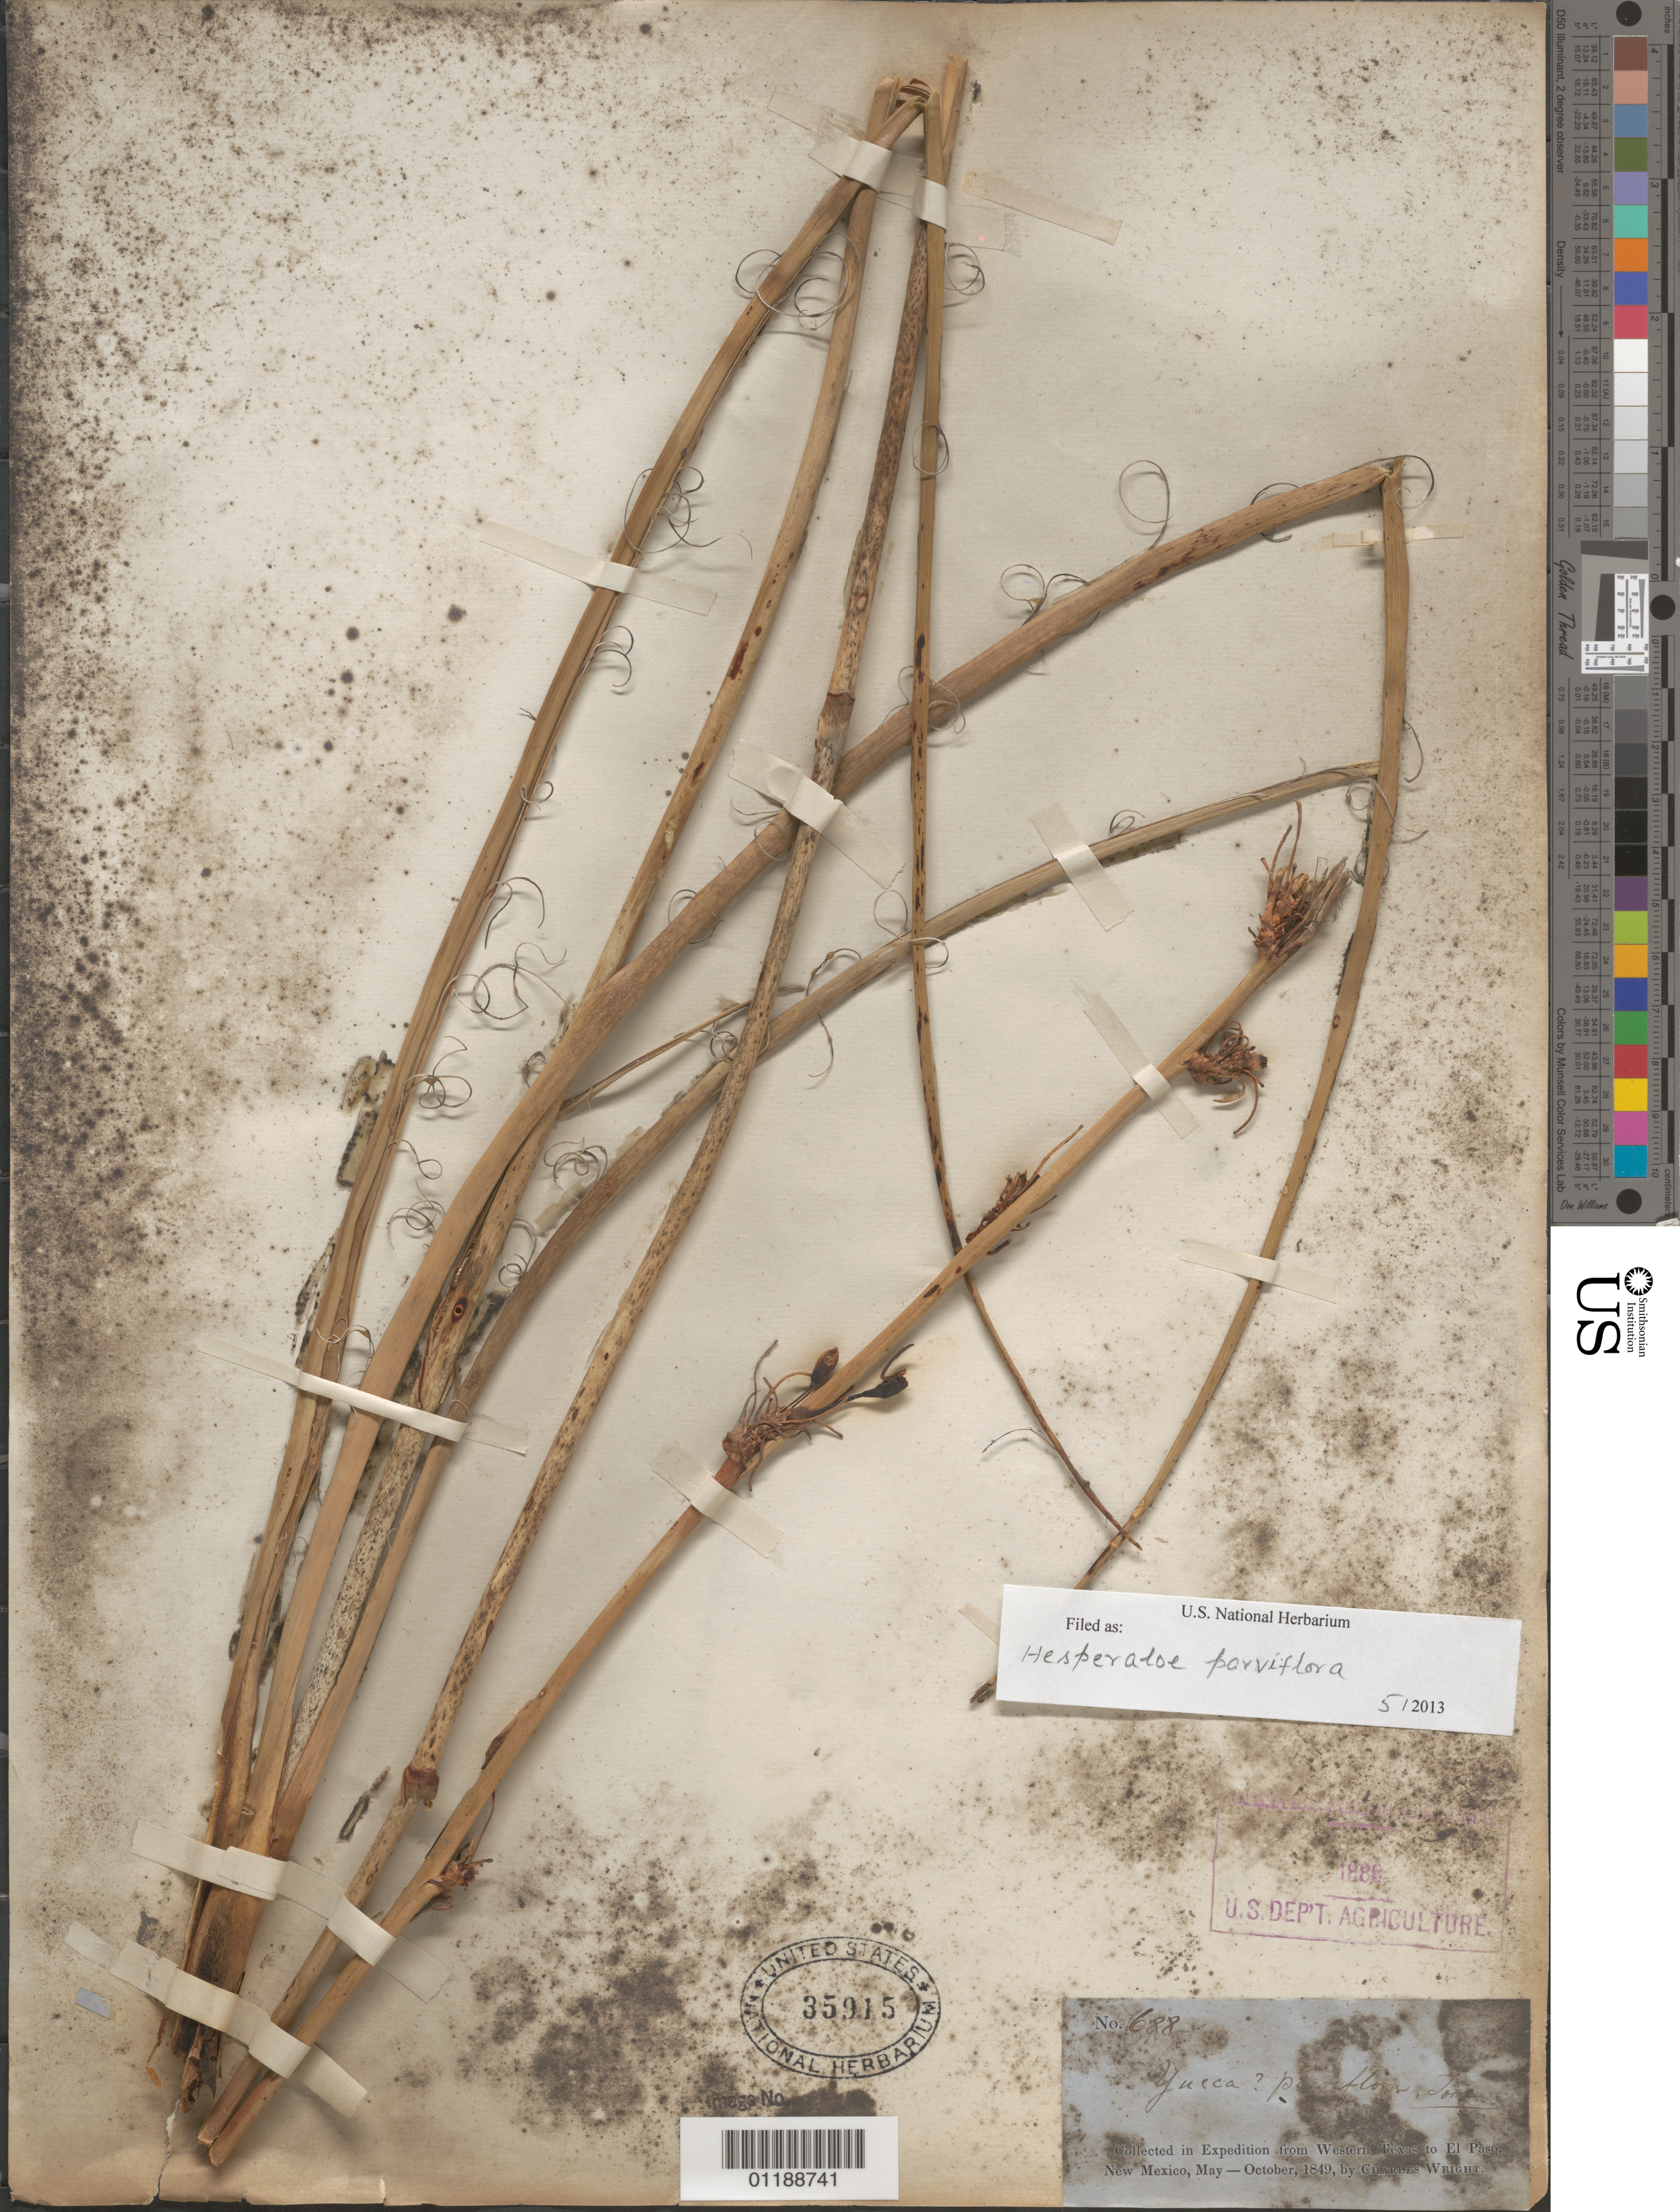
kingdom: Plantae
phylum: Tracheophyta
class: Liliopsida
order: Asparagales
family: Asparagaceae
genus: Hesperaloe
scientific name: Hesperaloe parviflora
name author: (Torr.) J.M. Coult.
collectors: C. Wright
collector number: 688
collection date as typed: May 1849 to -- Oct 1849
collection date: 1849-05/1849-10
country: United States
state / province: New Mexico / Texas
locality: W Texas to El Paso, New Mexico.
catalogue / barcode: US 35915